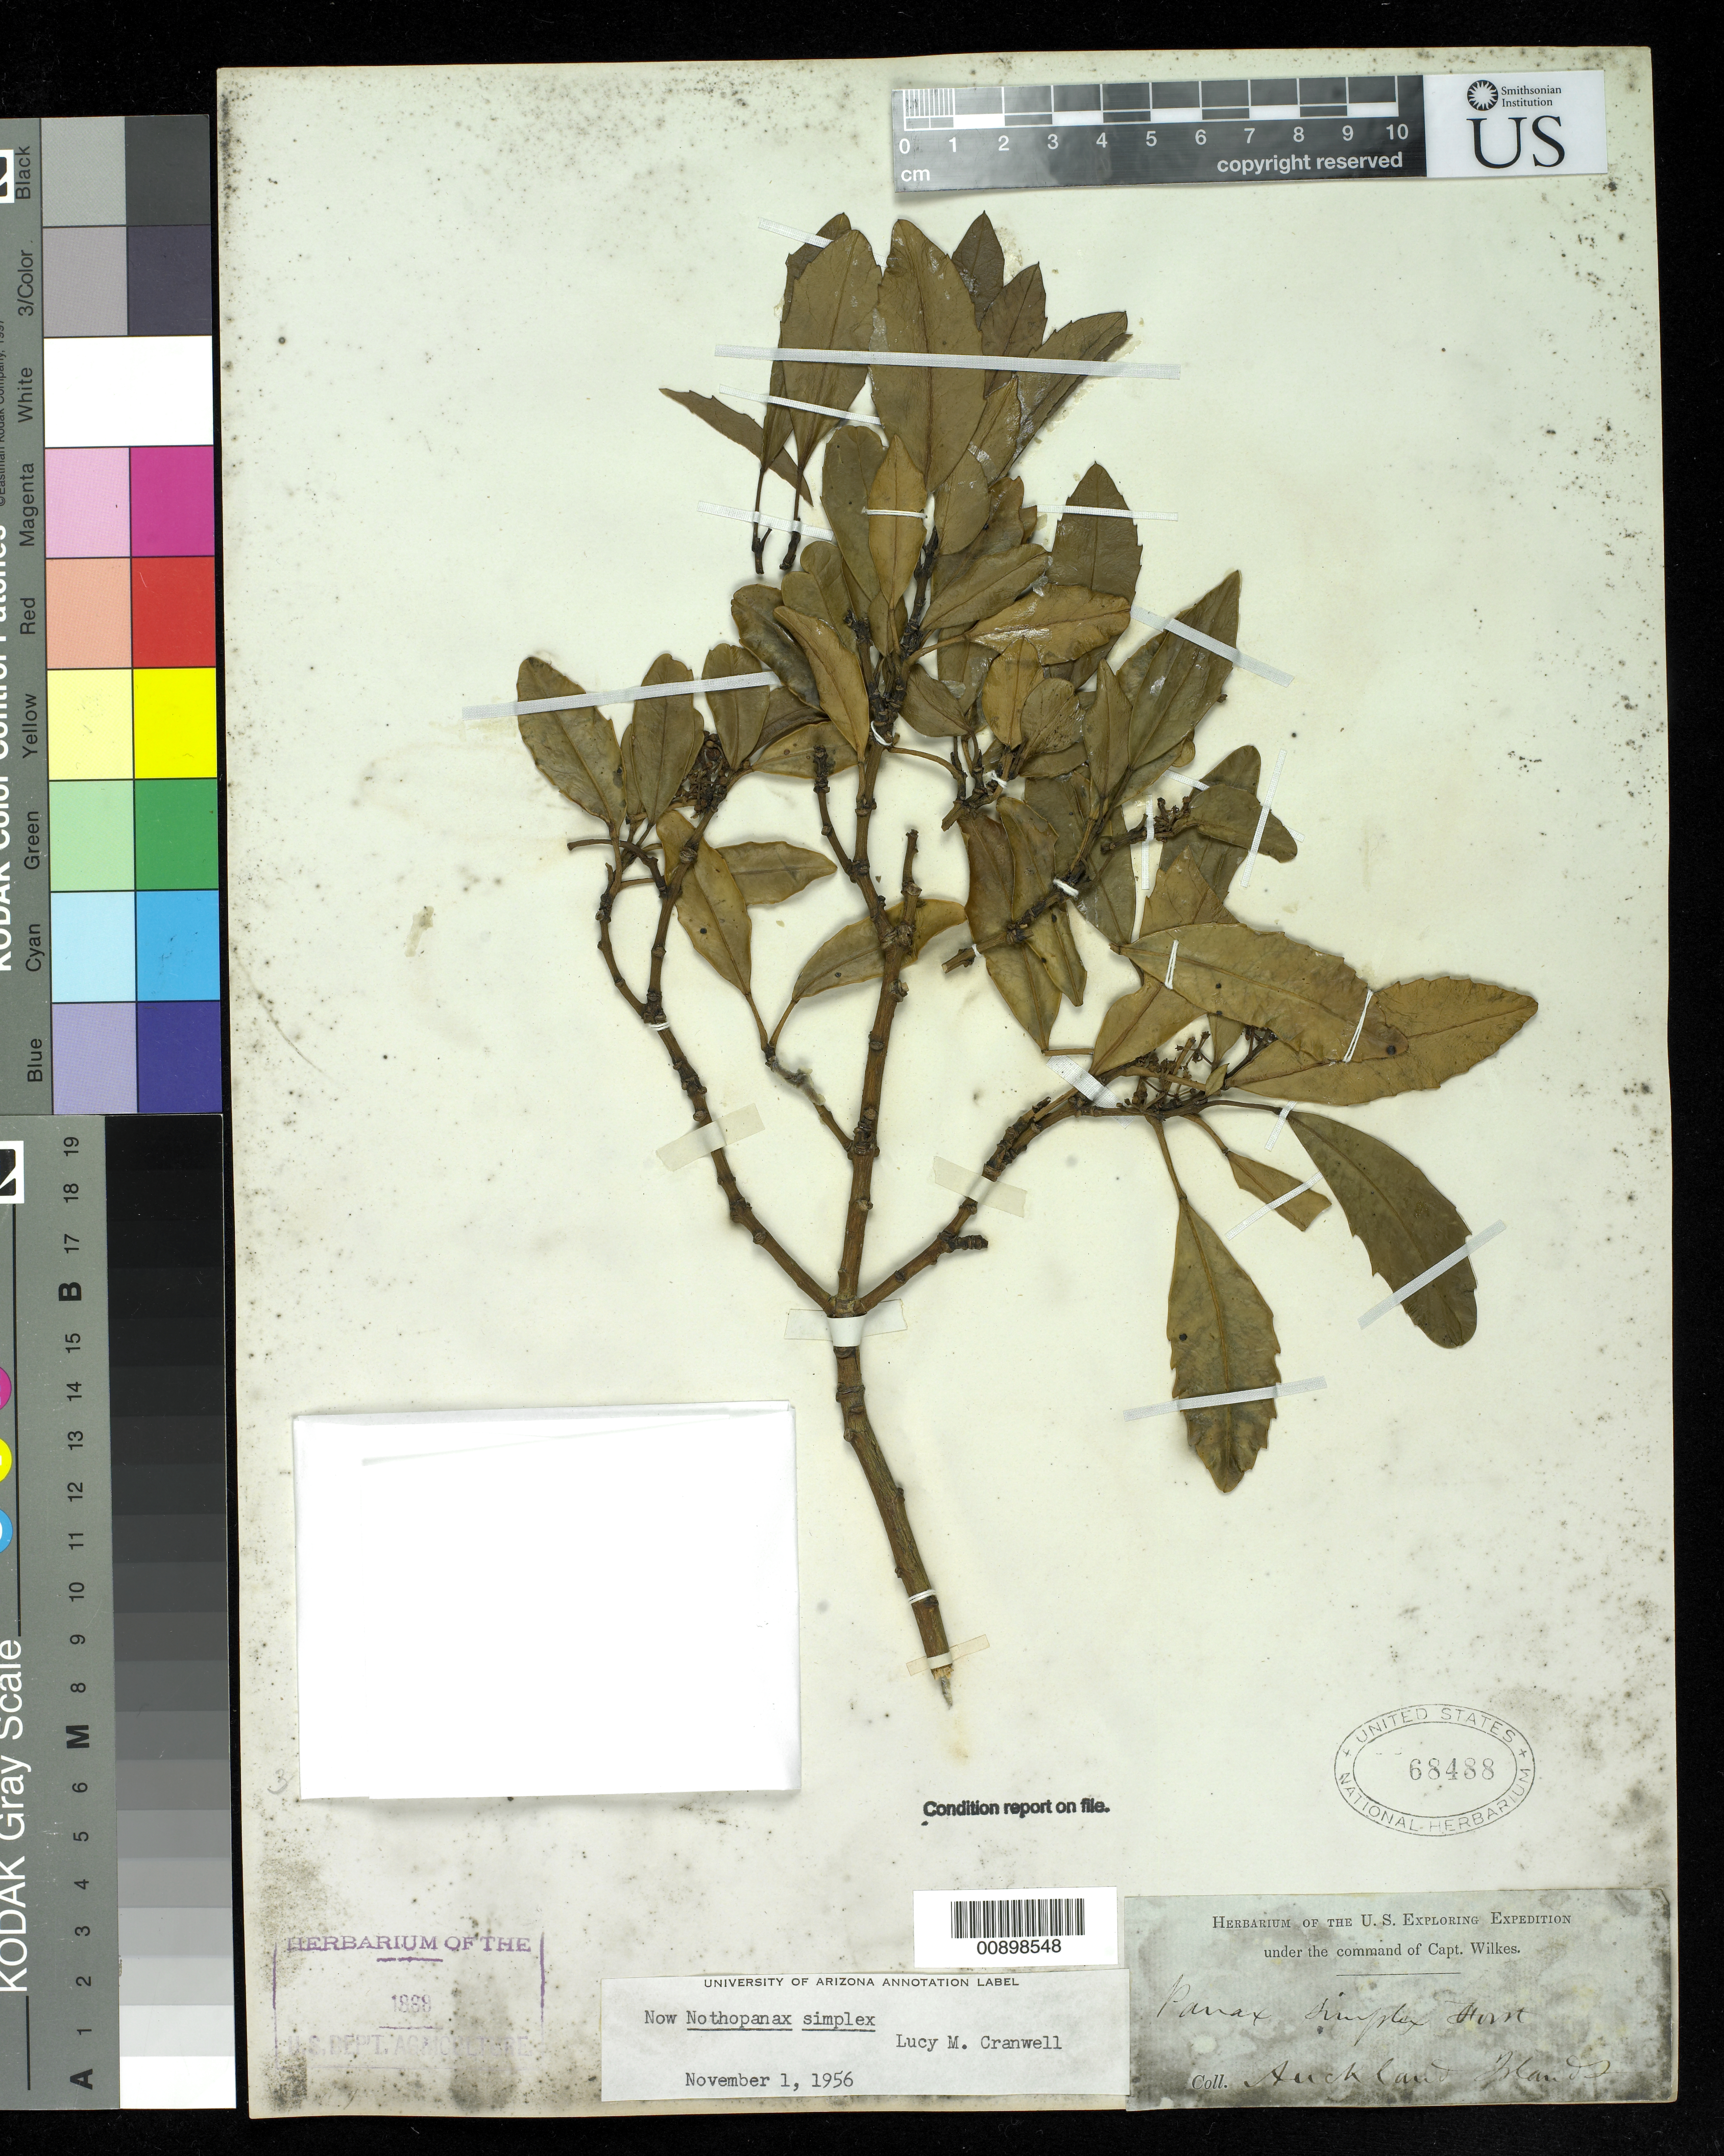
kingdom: Plantae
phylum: Tracheophyta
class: Magnoliopsida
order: Apiales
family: Araliaceae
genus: Nothopanax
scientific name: Nothopanax simplex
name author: (G. Forst.) Seem.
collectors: Wilkes Explor. Exped.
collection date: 1838/1842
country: New Zealand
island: Auckland Islands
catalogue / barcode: US 68488